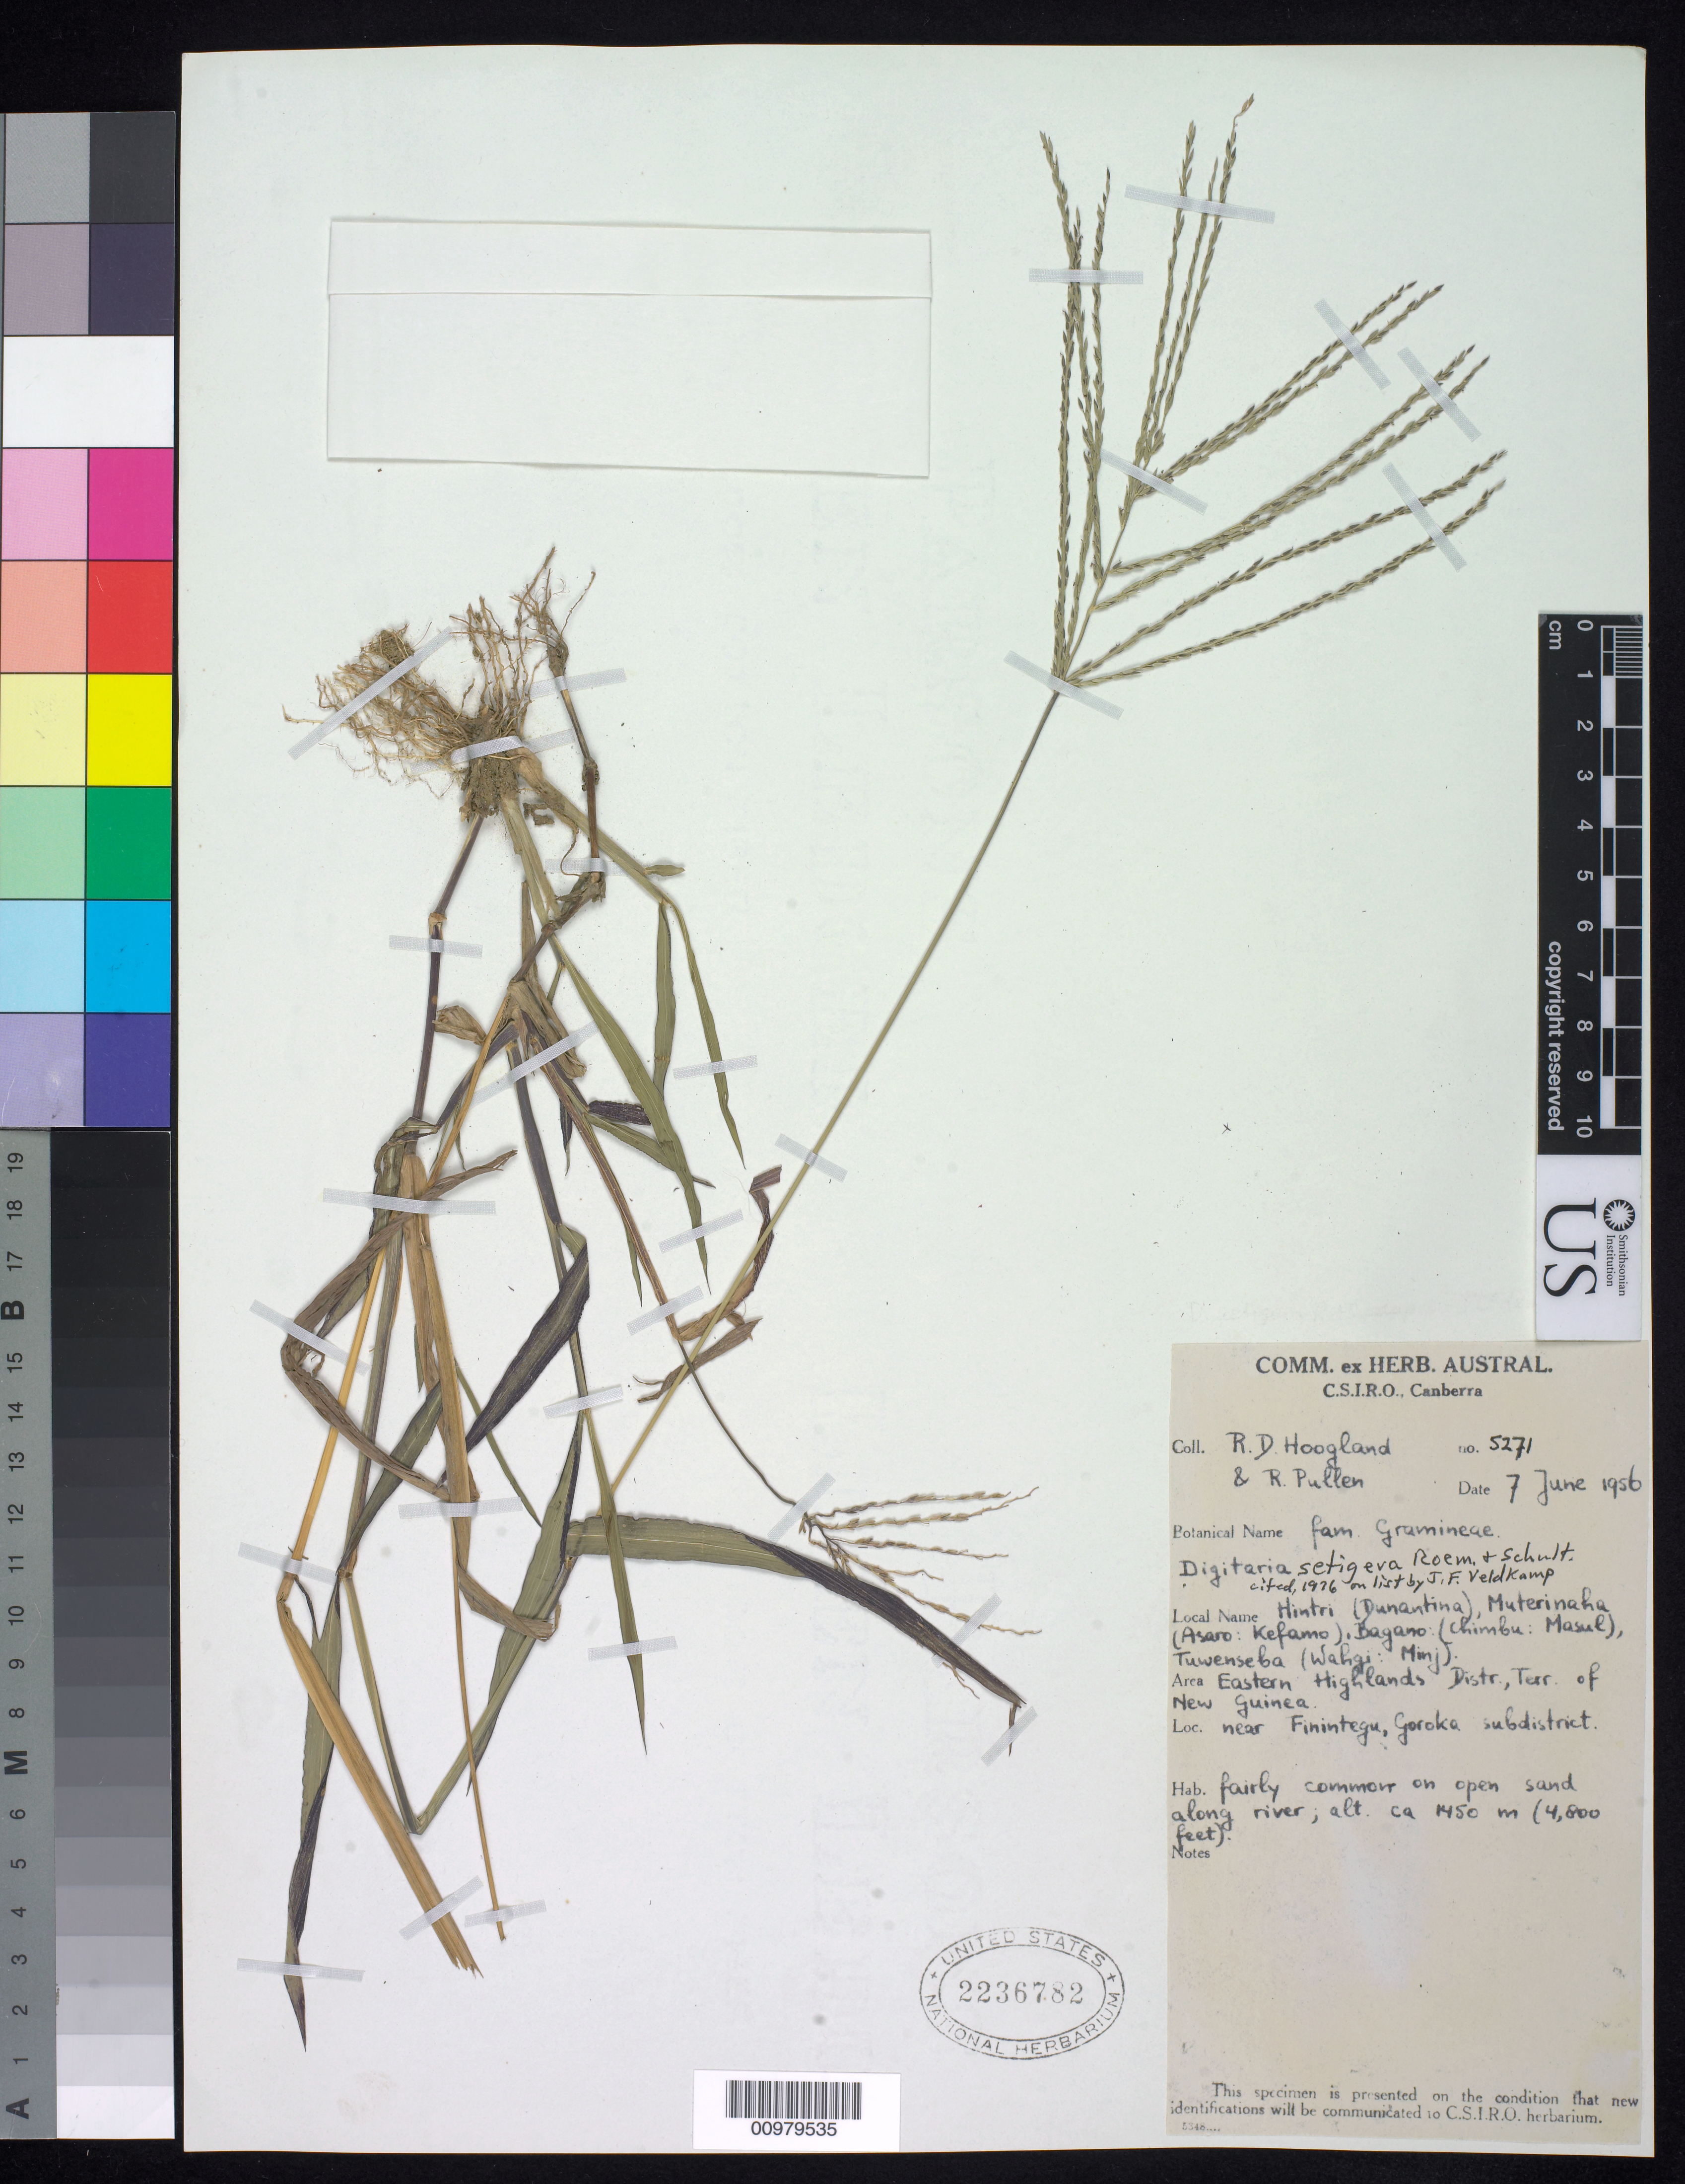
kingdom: Plantae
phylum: Tracheophyta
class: Liliopsida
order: Poales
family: Poaceae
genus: Digitaria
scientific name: Digitaria setigera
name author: Roth in Roem. & Schult.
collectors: R. D. Hoogland & R. Pullen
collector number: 5271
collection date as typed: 07 Jun 1956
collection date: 1956-06-07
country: Papua New Guinea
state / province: Eastern Highlands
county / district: Goroka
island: New Guinea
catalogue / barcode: US 2236782